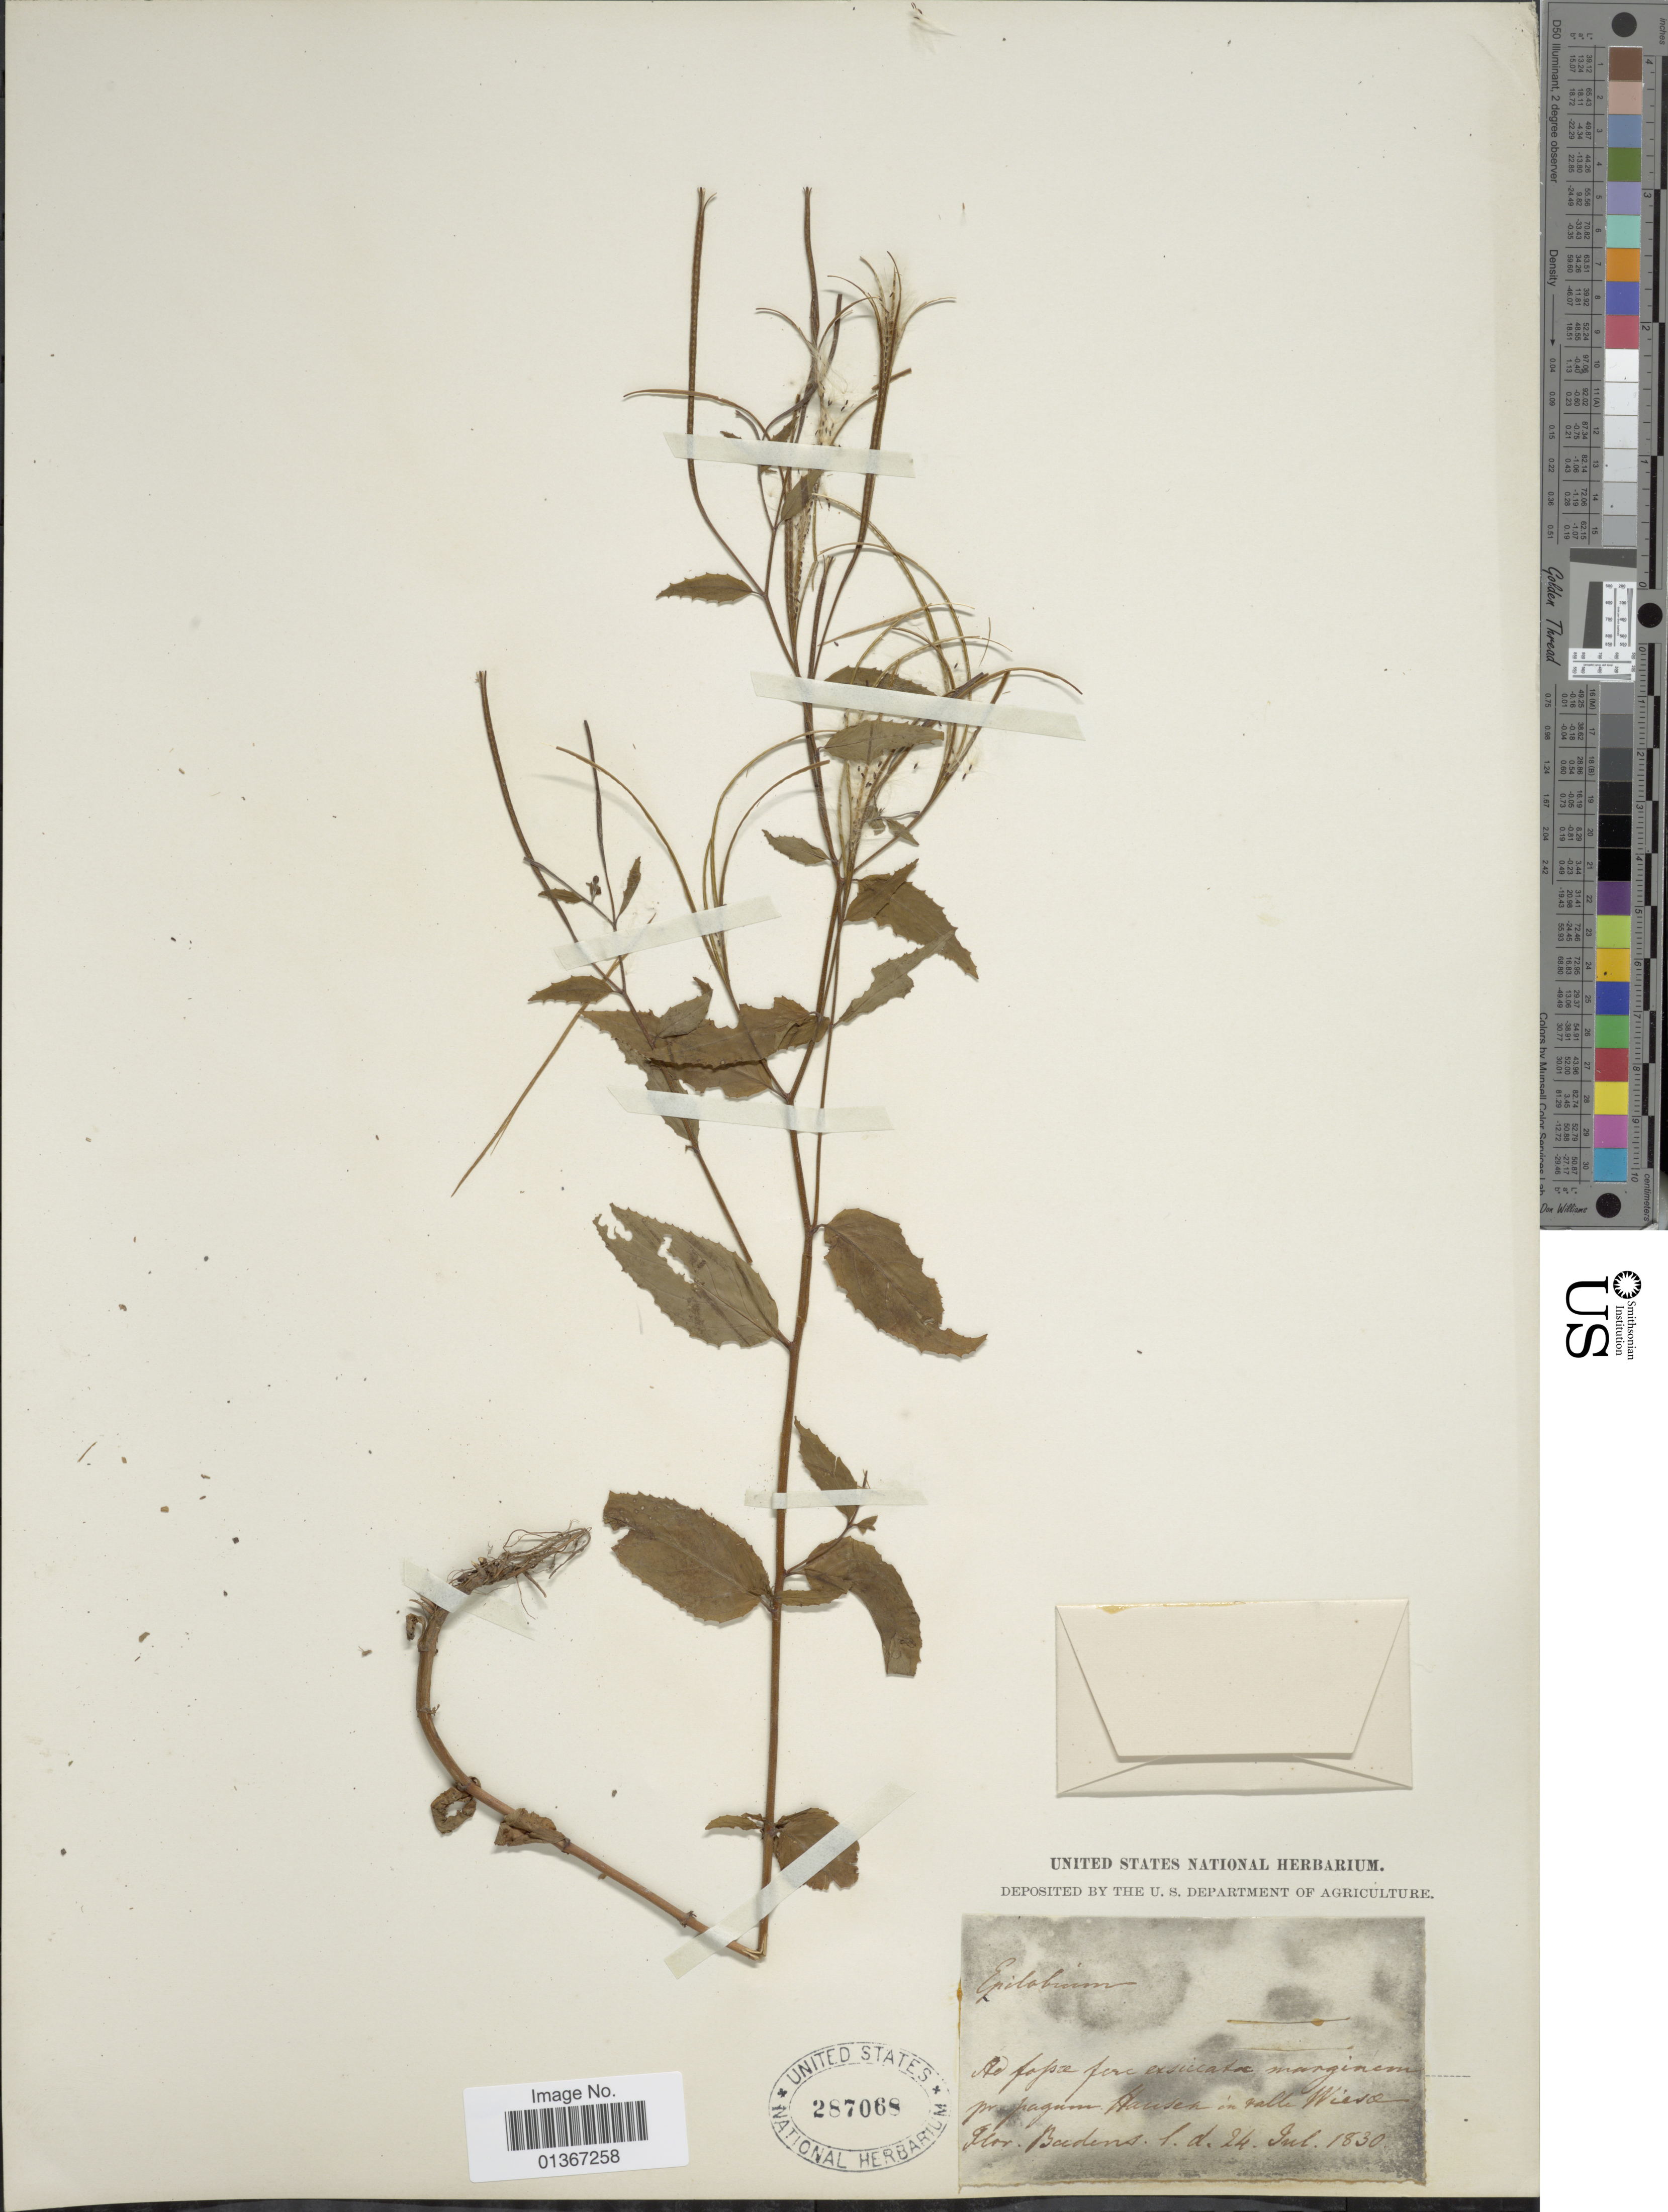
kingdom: Plantae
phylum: Tracheophyta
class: Magnoliopsida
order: Myrtales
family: Onagraceae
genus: Epilobium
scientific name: Epilobium sp.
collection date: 1830-07-24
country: Germany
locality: Hausen in Wiese valley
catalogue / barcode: US 287068